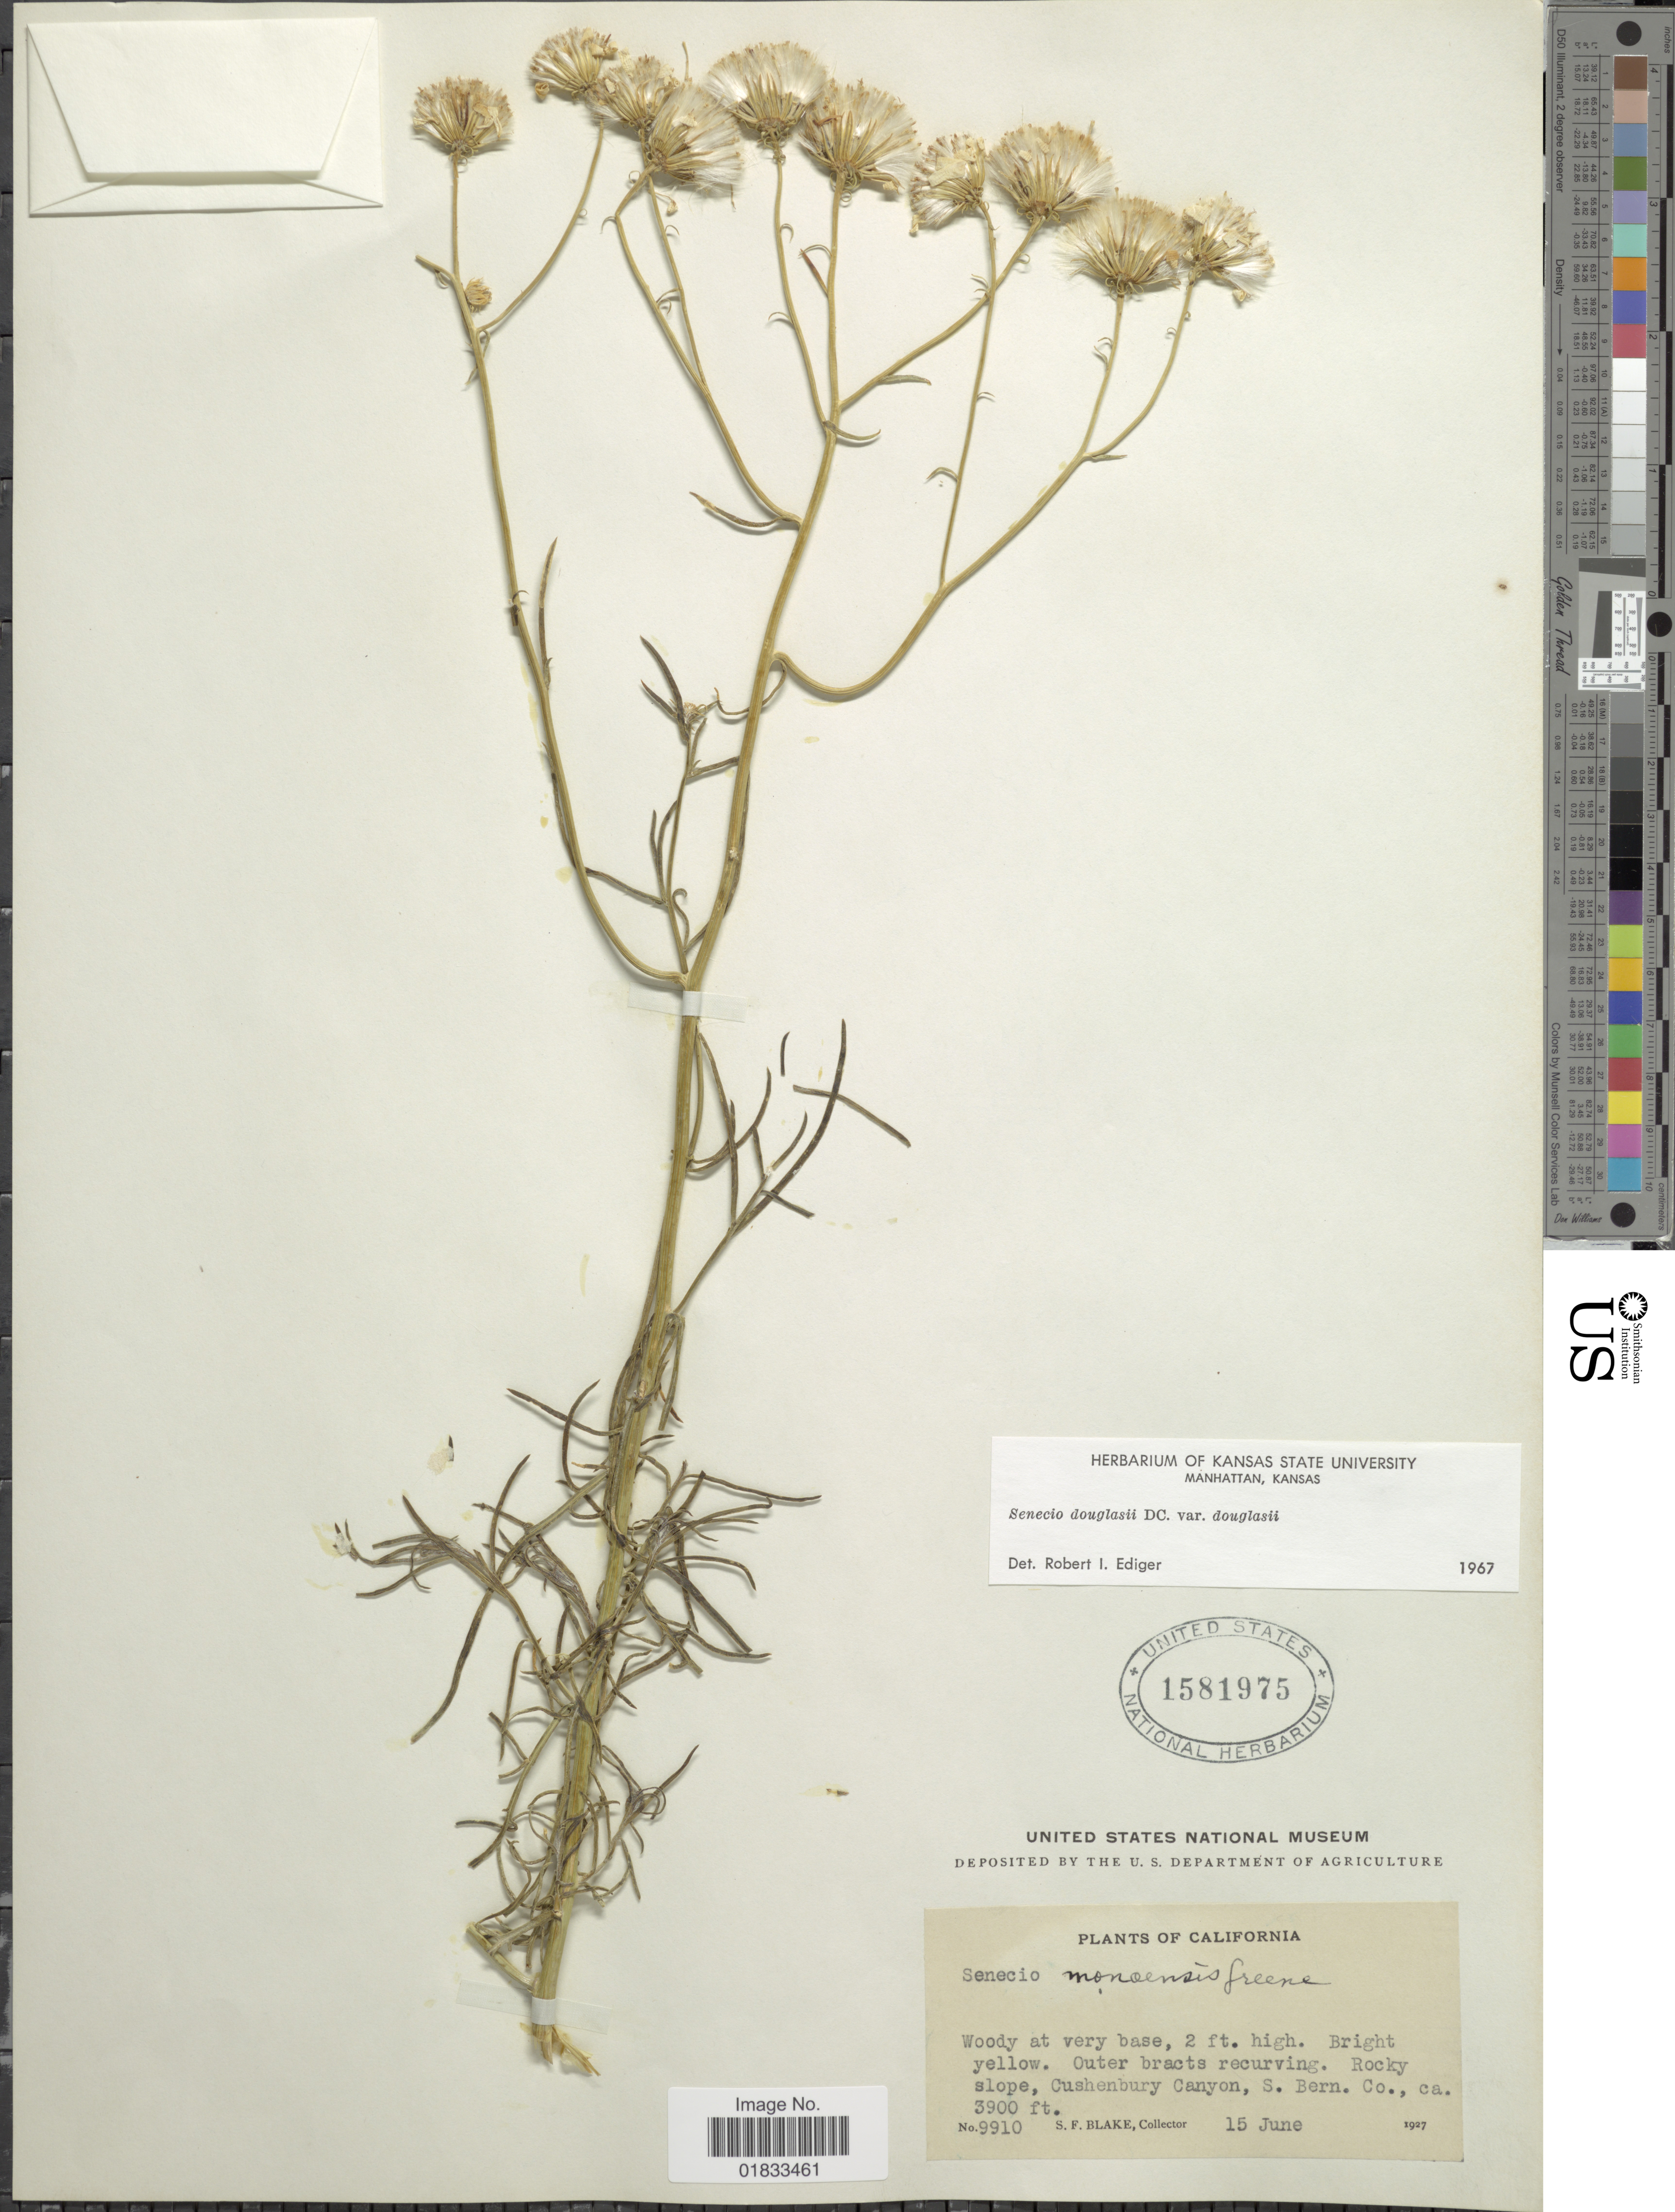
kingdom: Plantae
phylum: Tracheophyta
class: Magnoliopsida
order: Asterales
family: Asteraceae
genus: Senecio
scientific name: Senecio flaccidus var. douglasii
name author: (DC.) B.L. Turner & T.M. Barkley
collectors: S. Blake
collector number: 9910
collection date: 1927-06-15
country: United States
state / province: California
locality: Rocky slope, Cushenbury Canyon, S. Bern. Co.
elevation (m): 1189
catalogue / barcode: US 1581975